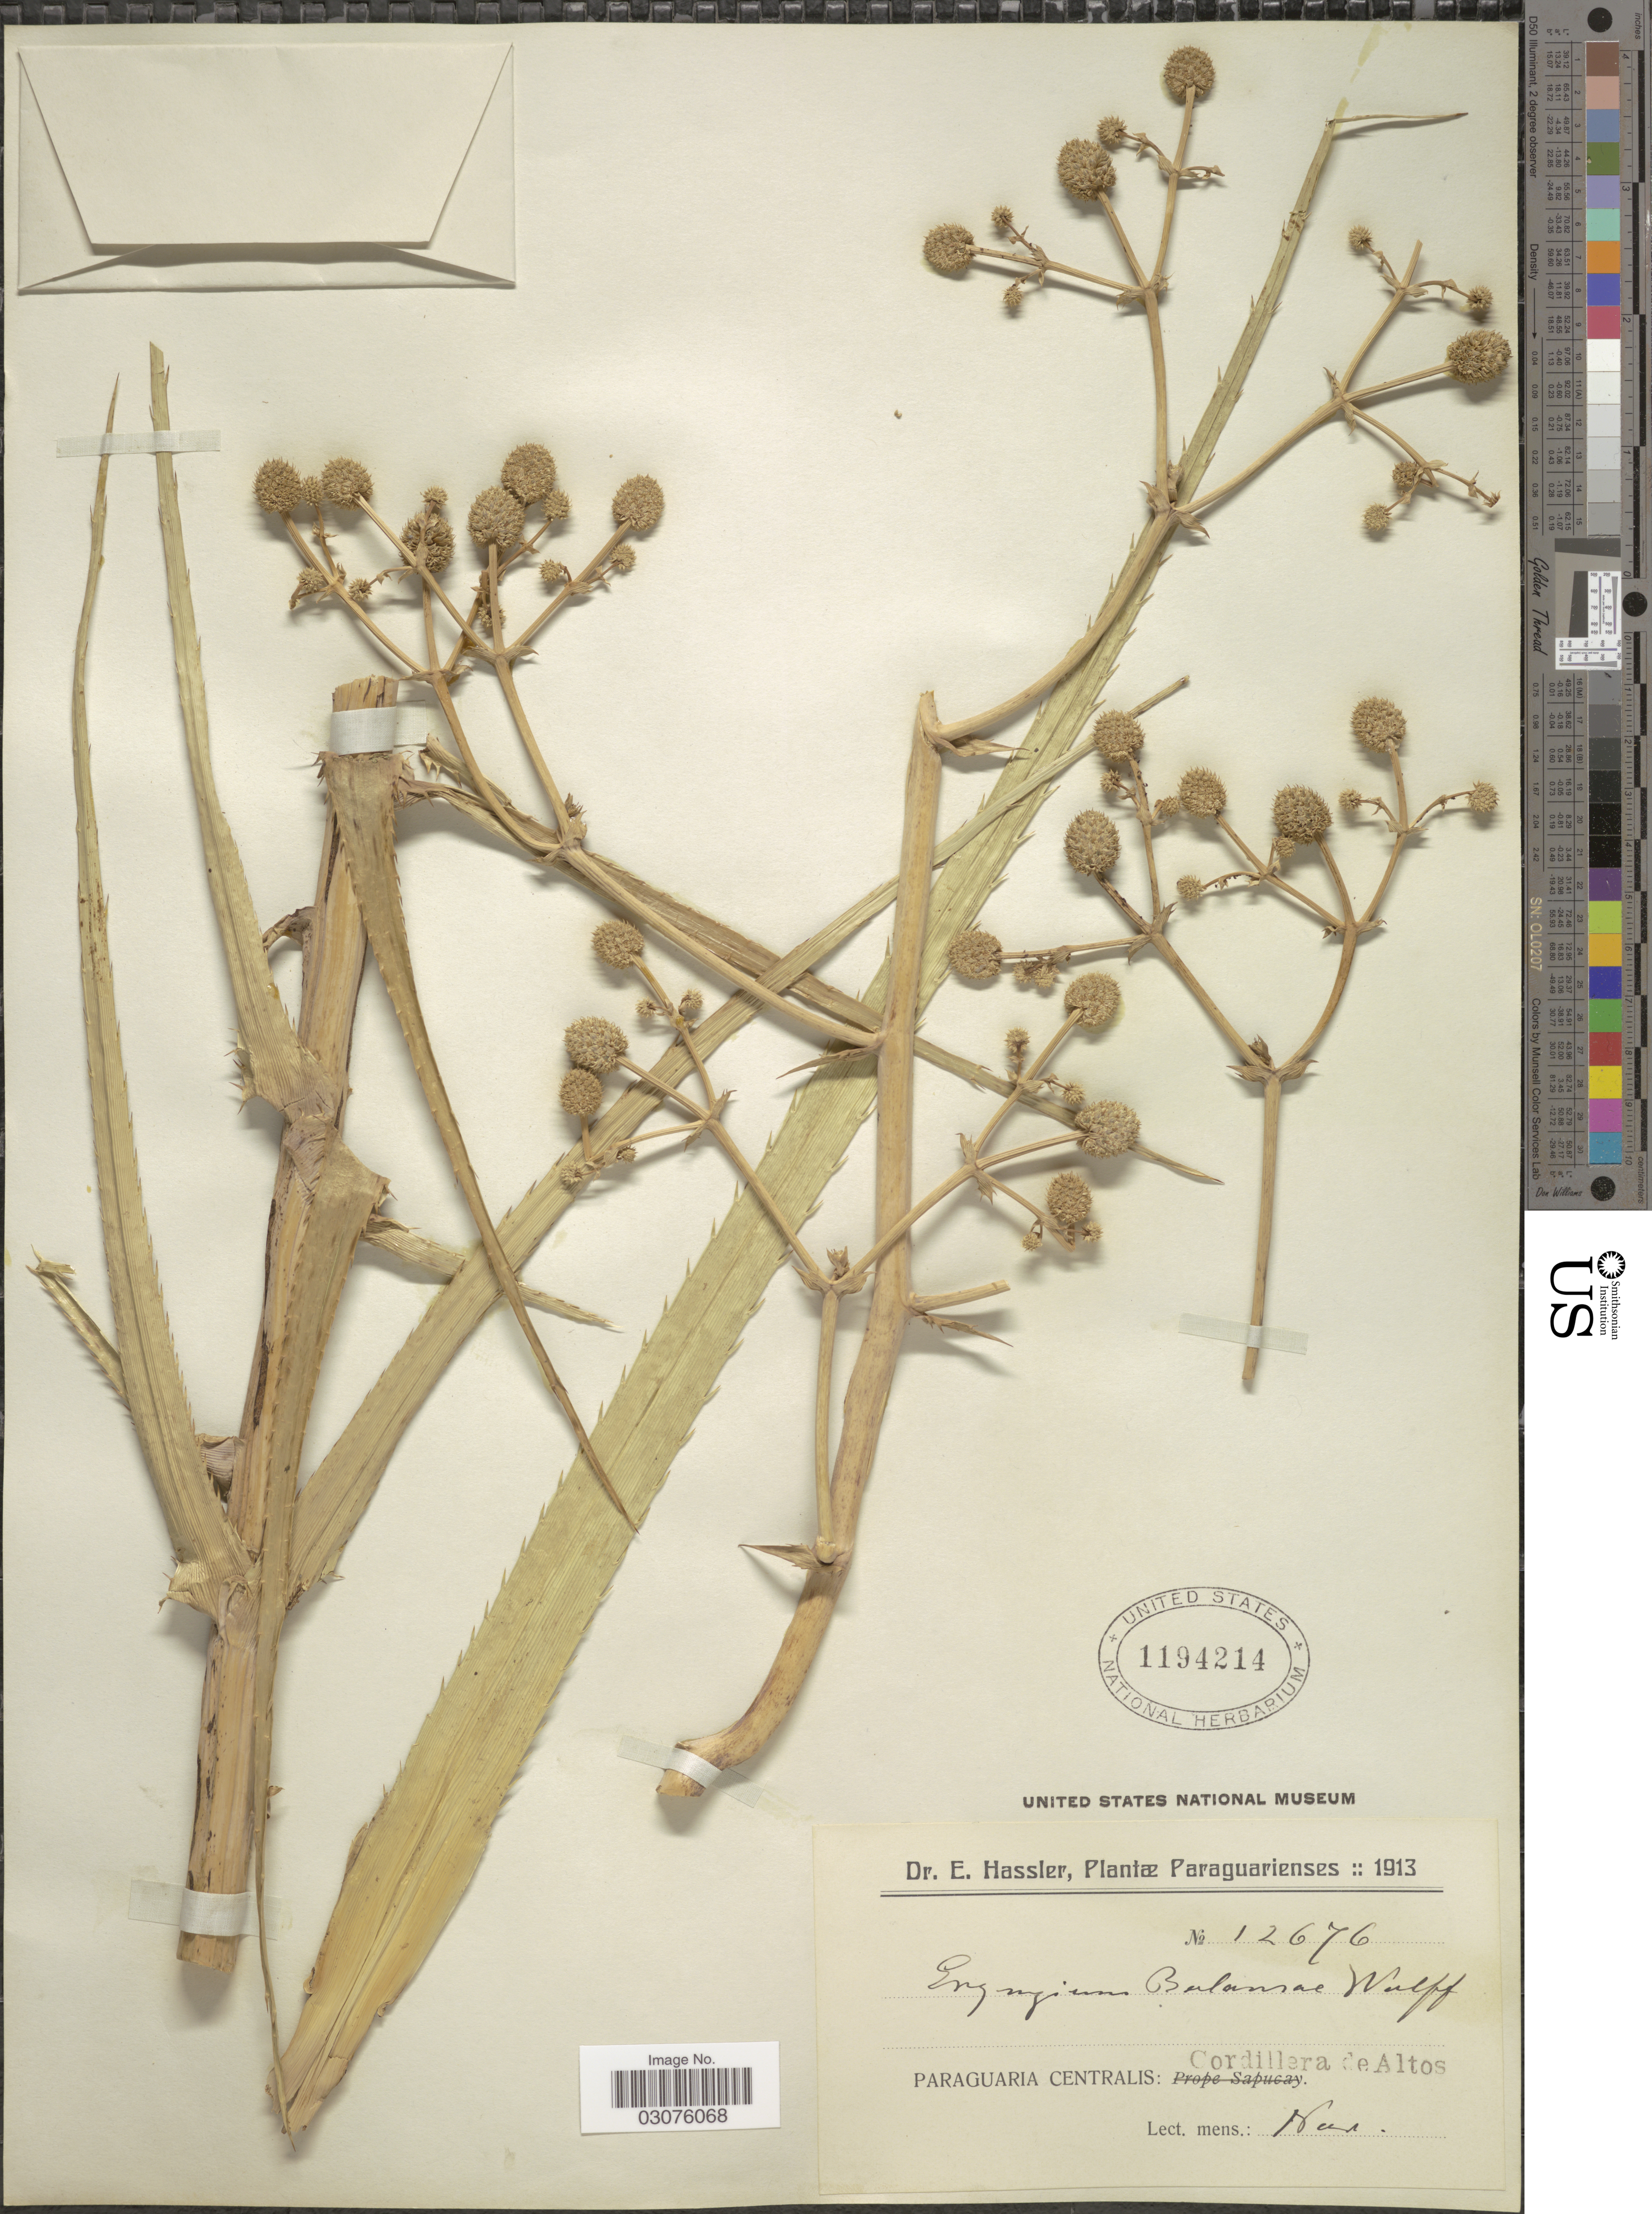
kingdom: Plantae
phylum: Tracheophyta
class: Magnoliopsida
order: Apiales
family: Apiaceae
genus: Eryngium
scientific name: Eryngium balansae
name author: H. Wolff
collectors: E. Hassler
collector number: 12676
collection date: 1913-03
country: Paraguay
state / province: Central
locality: Paraguaria Centralis: Cordillera de Altos.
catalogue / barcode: US 1194214